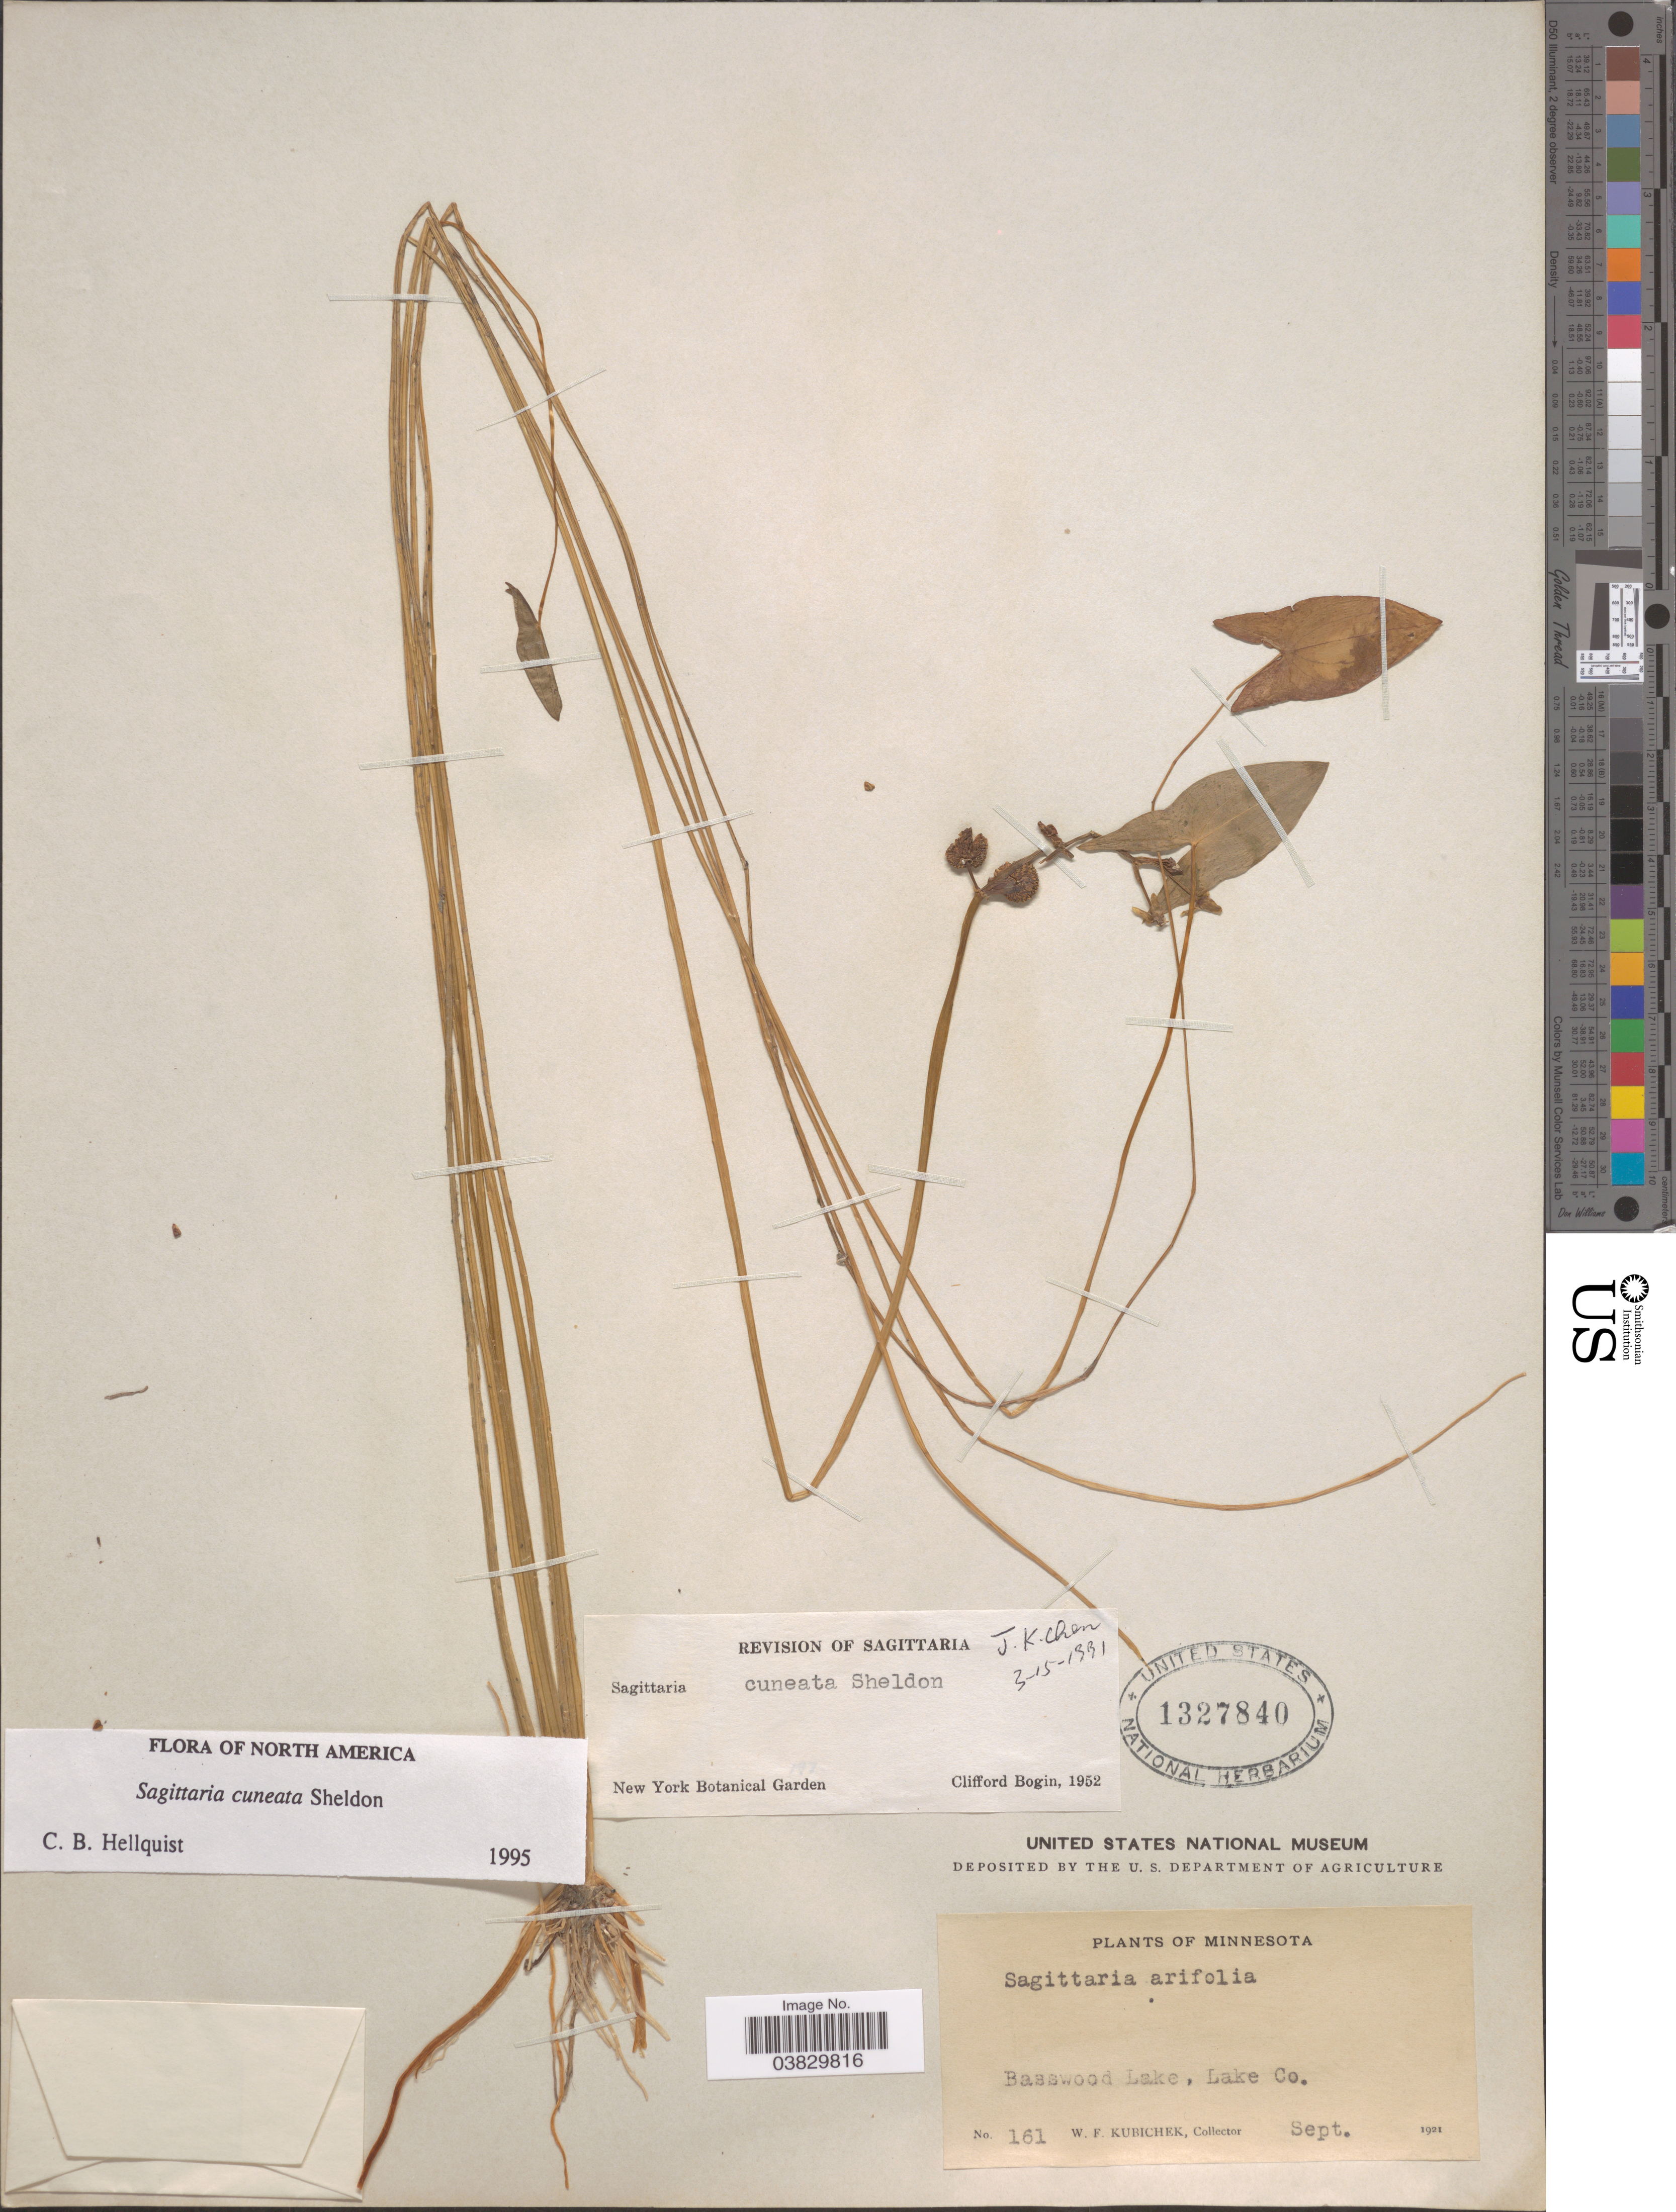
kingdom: Plantae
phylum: Tracheophyta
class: Liliopsida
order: Alismatales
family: Alismataceae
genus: Sagittaria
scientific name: Sagittaria cuneata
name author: E. Sheld.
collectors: W. Kubichek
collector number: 161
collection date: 1921-09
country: United States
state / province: Minnesota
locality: Basswood Lake, Lake Co.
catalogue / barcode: US 1327840